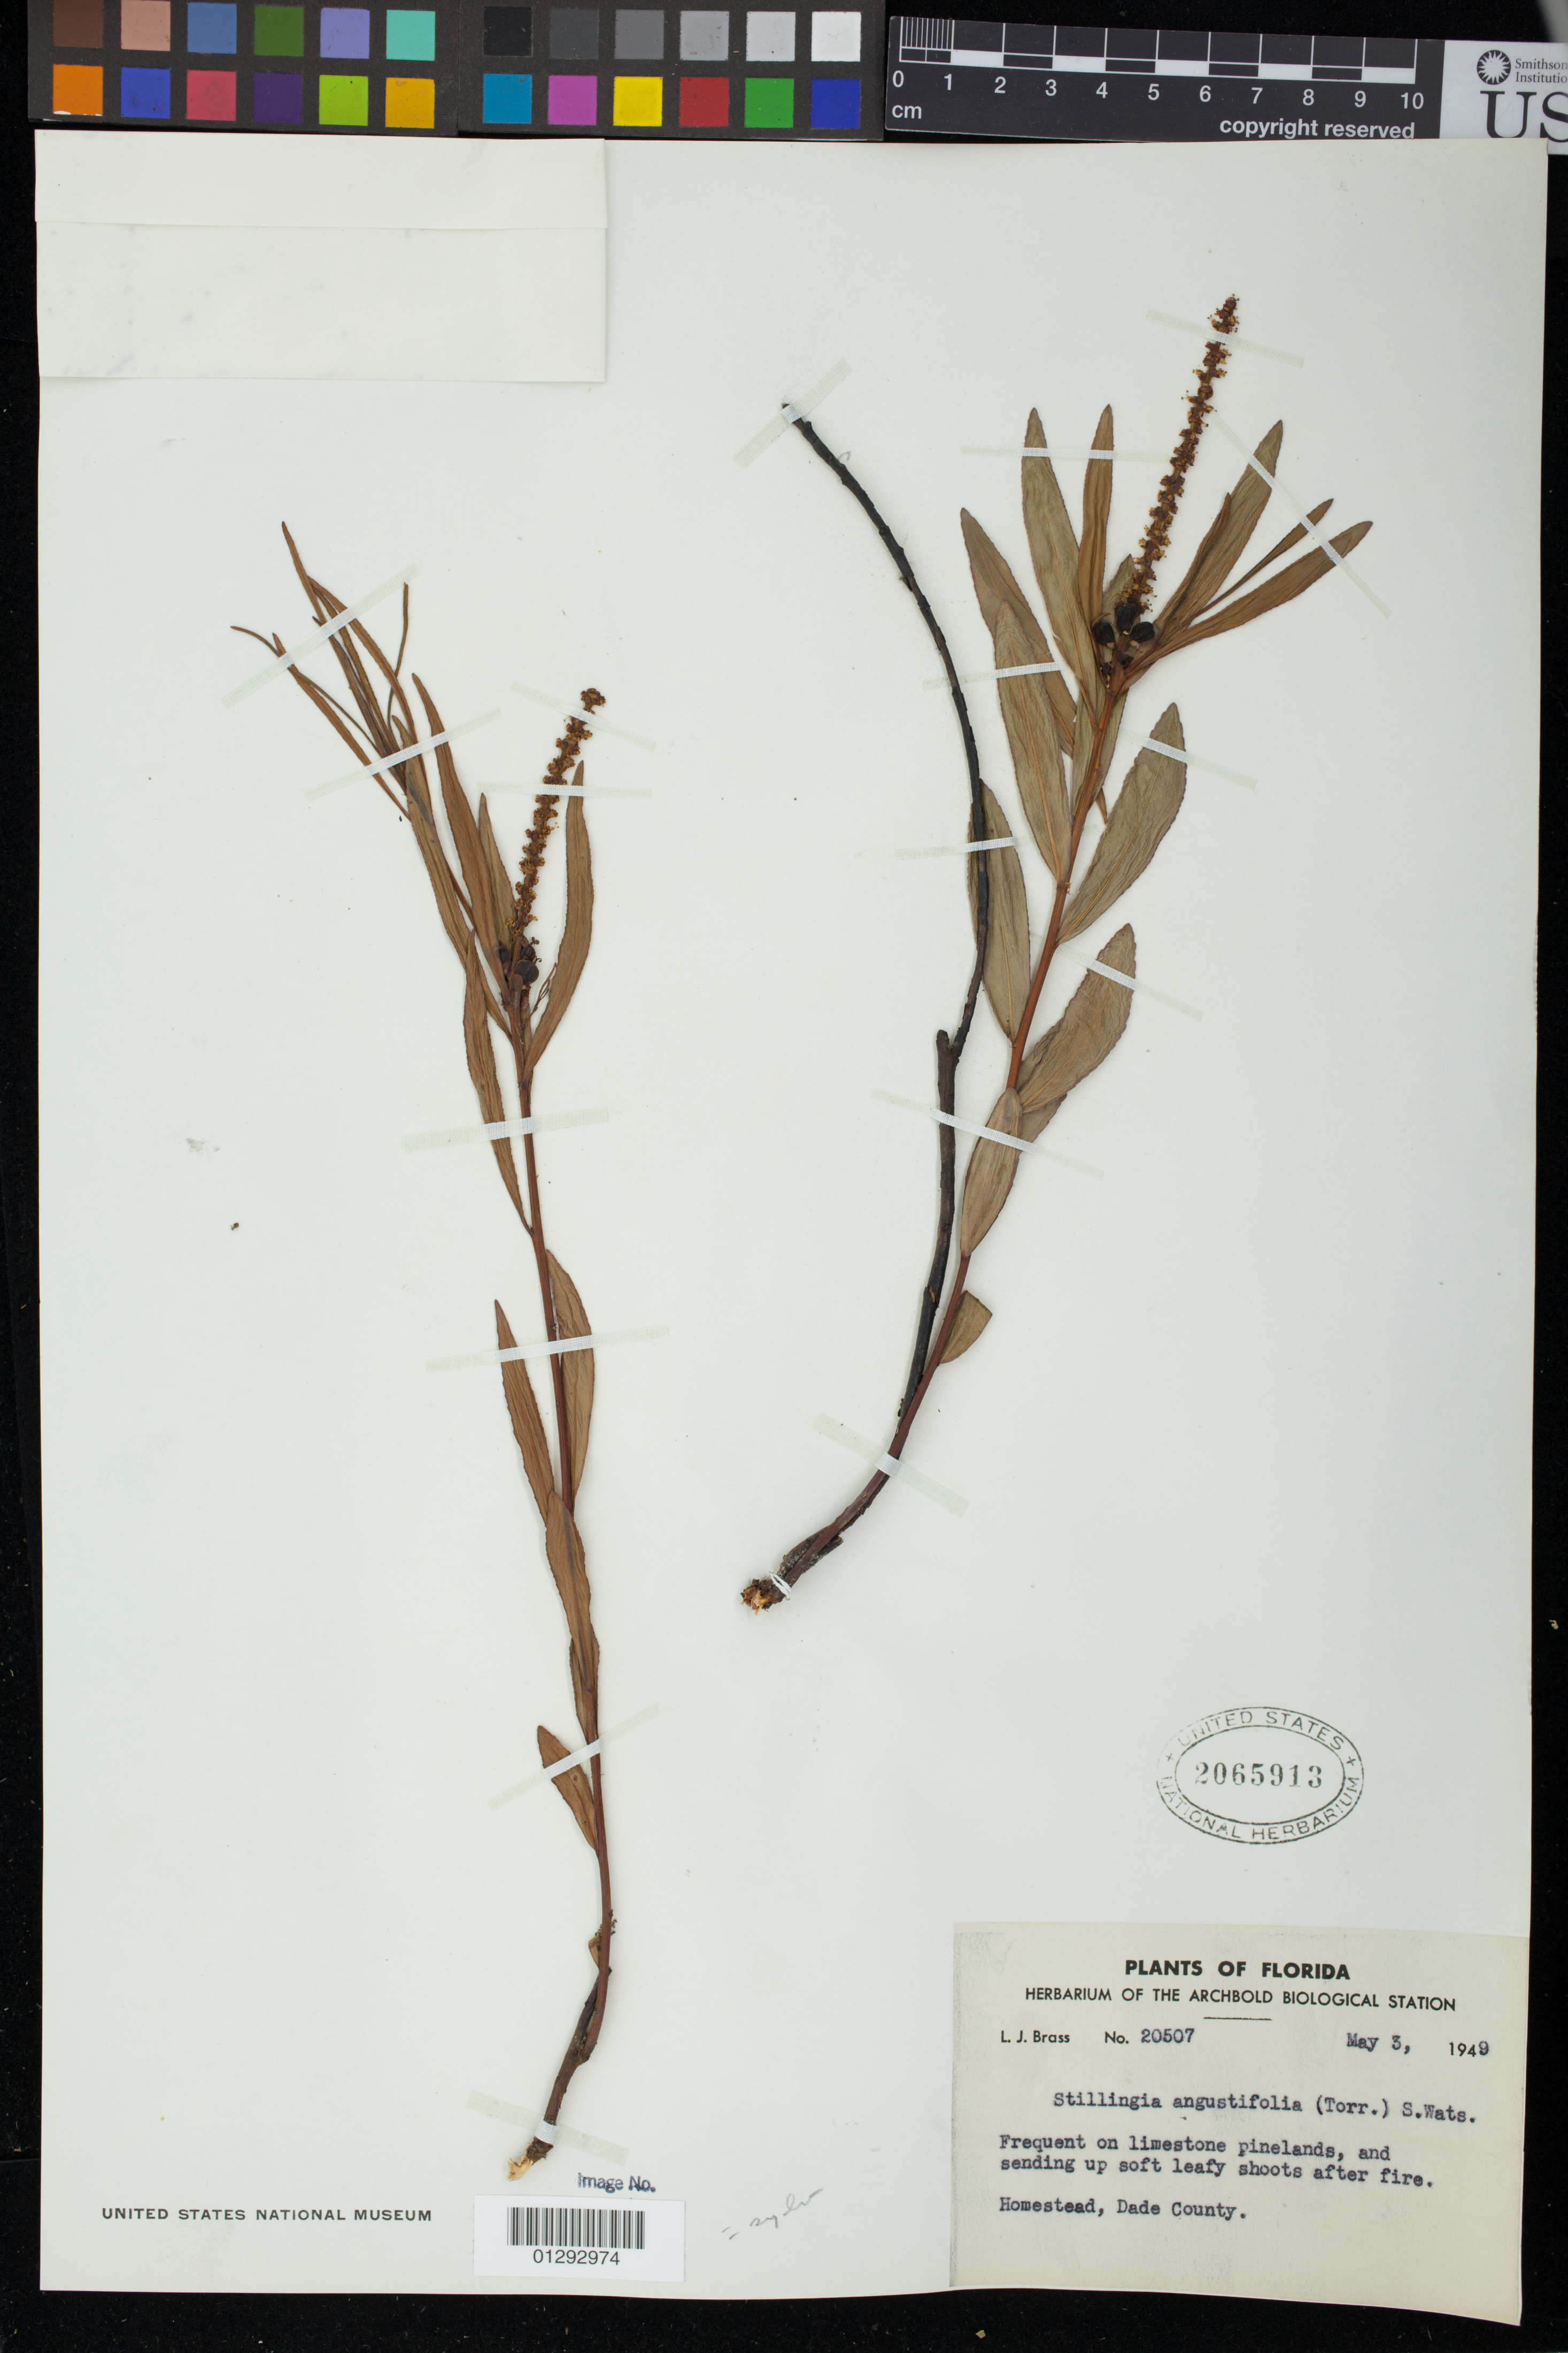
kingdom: Plantae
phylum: Tracheophyta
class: Magnoliopsida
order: Malpighiales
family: Euphorbiaceae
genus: Stillingia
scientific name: Stillingia sylvatica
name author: L.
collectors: L. J. Brass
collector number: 20507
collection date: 1949-05-03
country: United States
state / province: Florida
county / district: Miami-Dade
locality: Homestead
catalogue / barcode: US 2065913